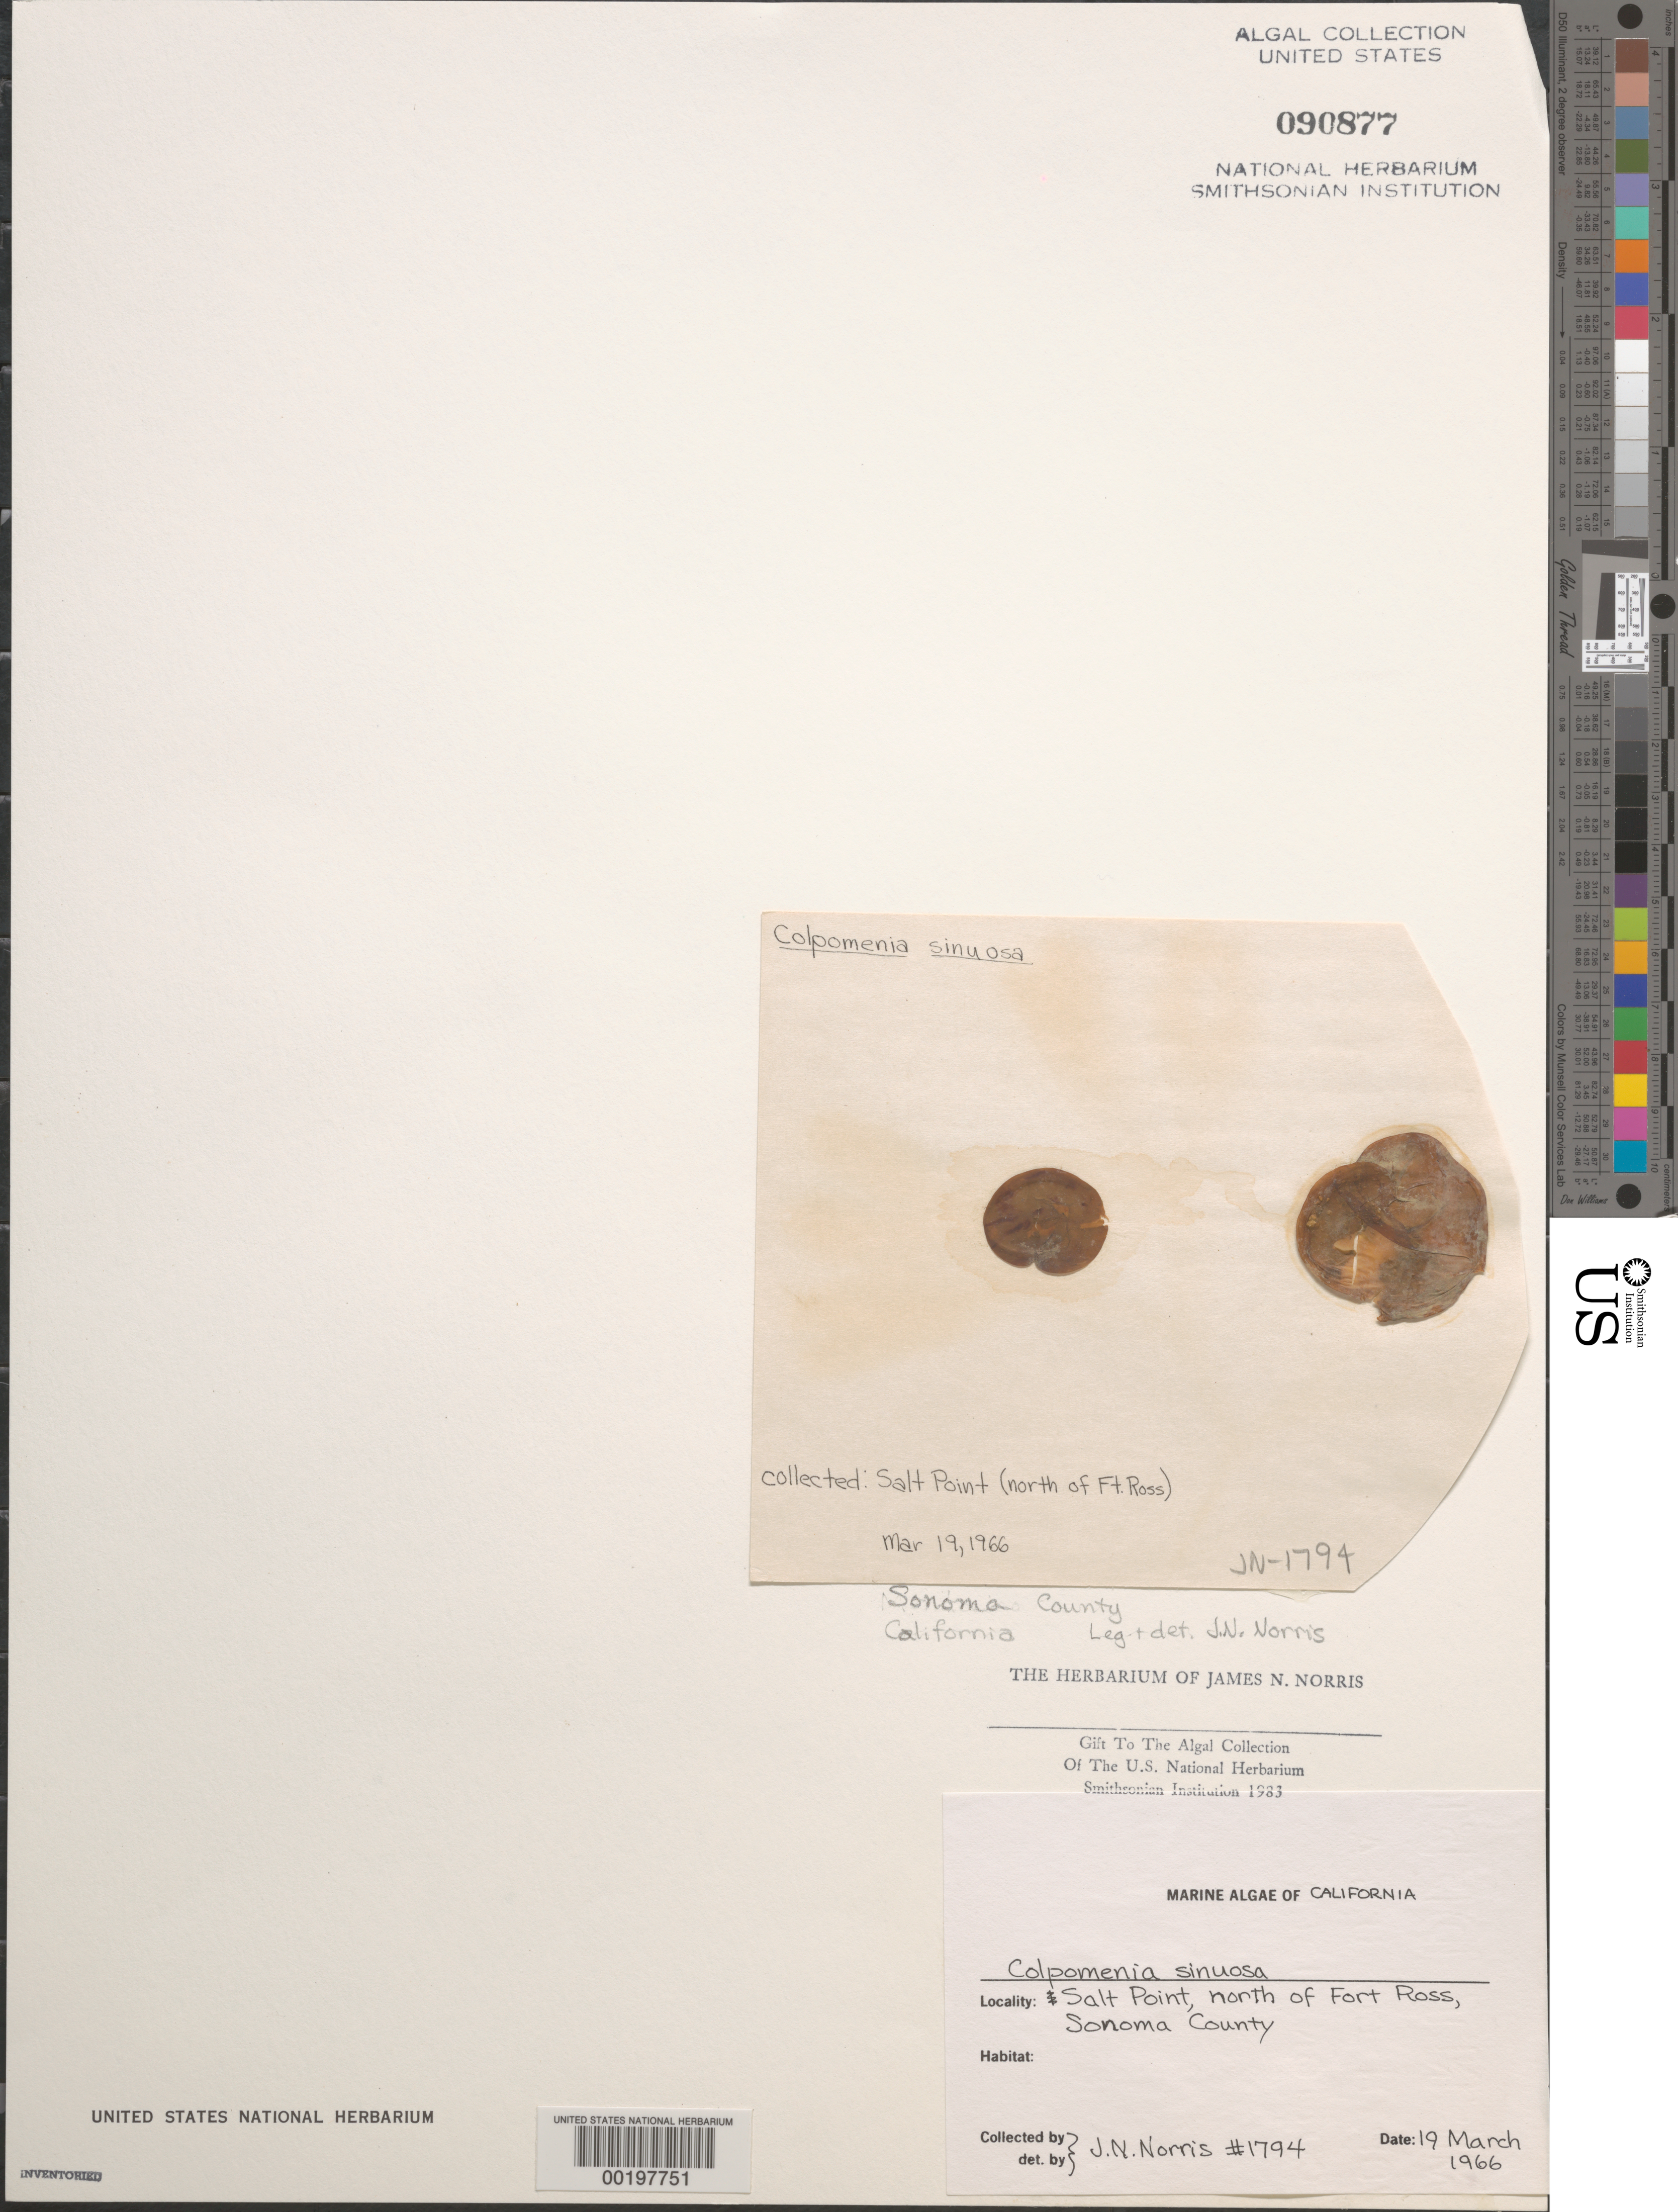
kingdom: Chromista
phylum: Ochrophyta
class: Phaeophyceae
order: Scytosiphonales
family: Scytosiphonaceae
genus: Colpomenia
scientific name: Colpomenia sinuosa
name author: (K. Mert. ex Roth) Derbes & Solier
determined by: Norris, James N.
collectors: J. N. Norris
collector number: JN-1794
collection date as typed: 19 Mar 1966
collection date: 1966-03-19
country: United States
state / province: California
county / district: Sonoma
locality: Salt point, north of Fort Ross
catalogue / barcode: US 90877